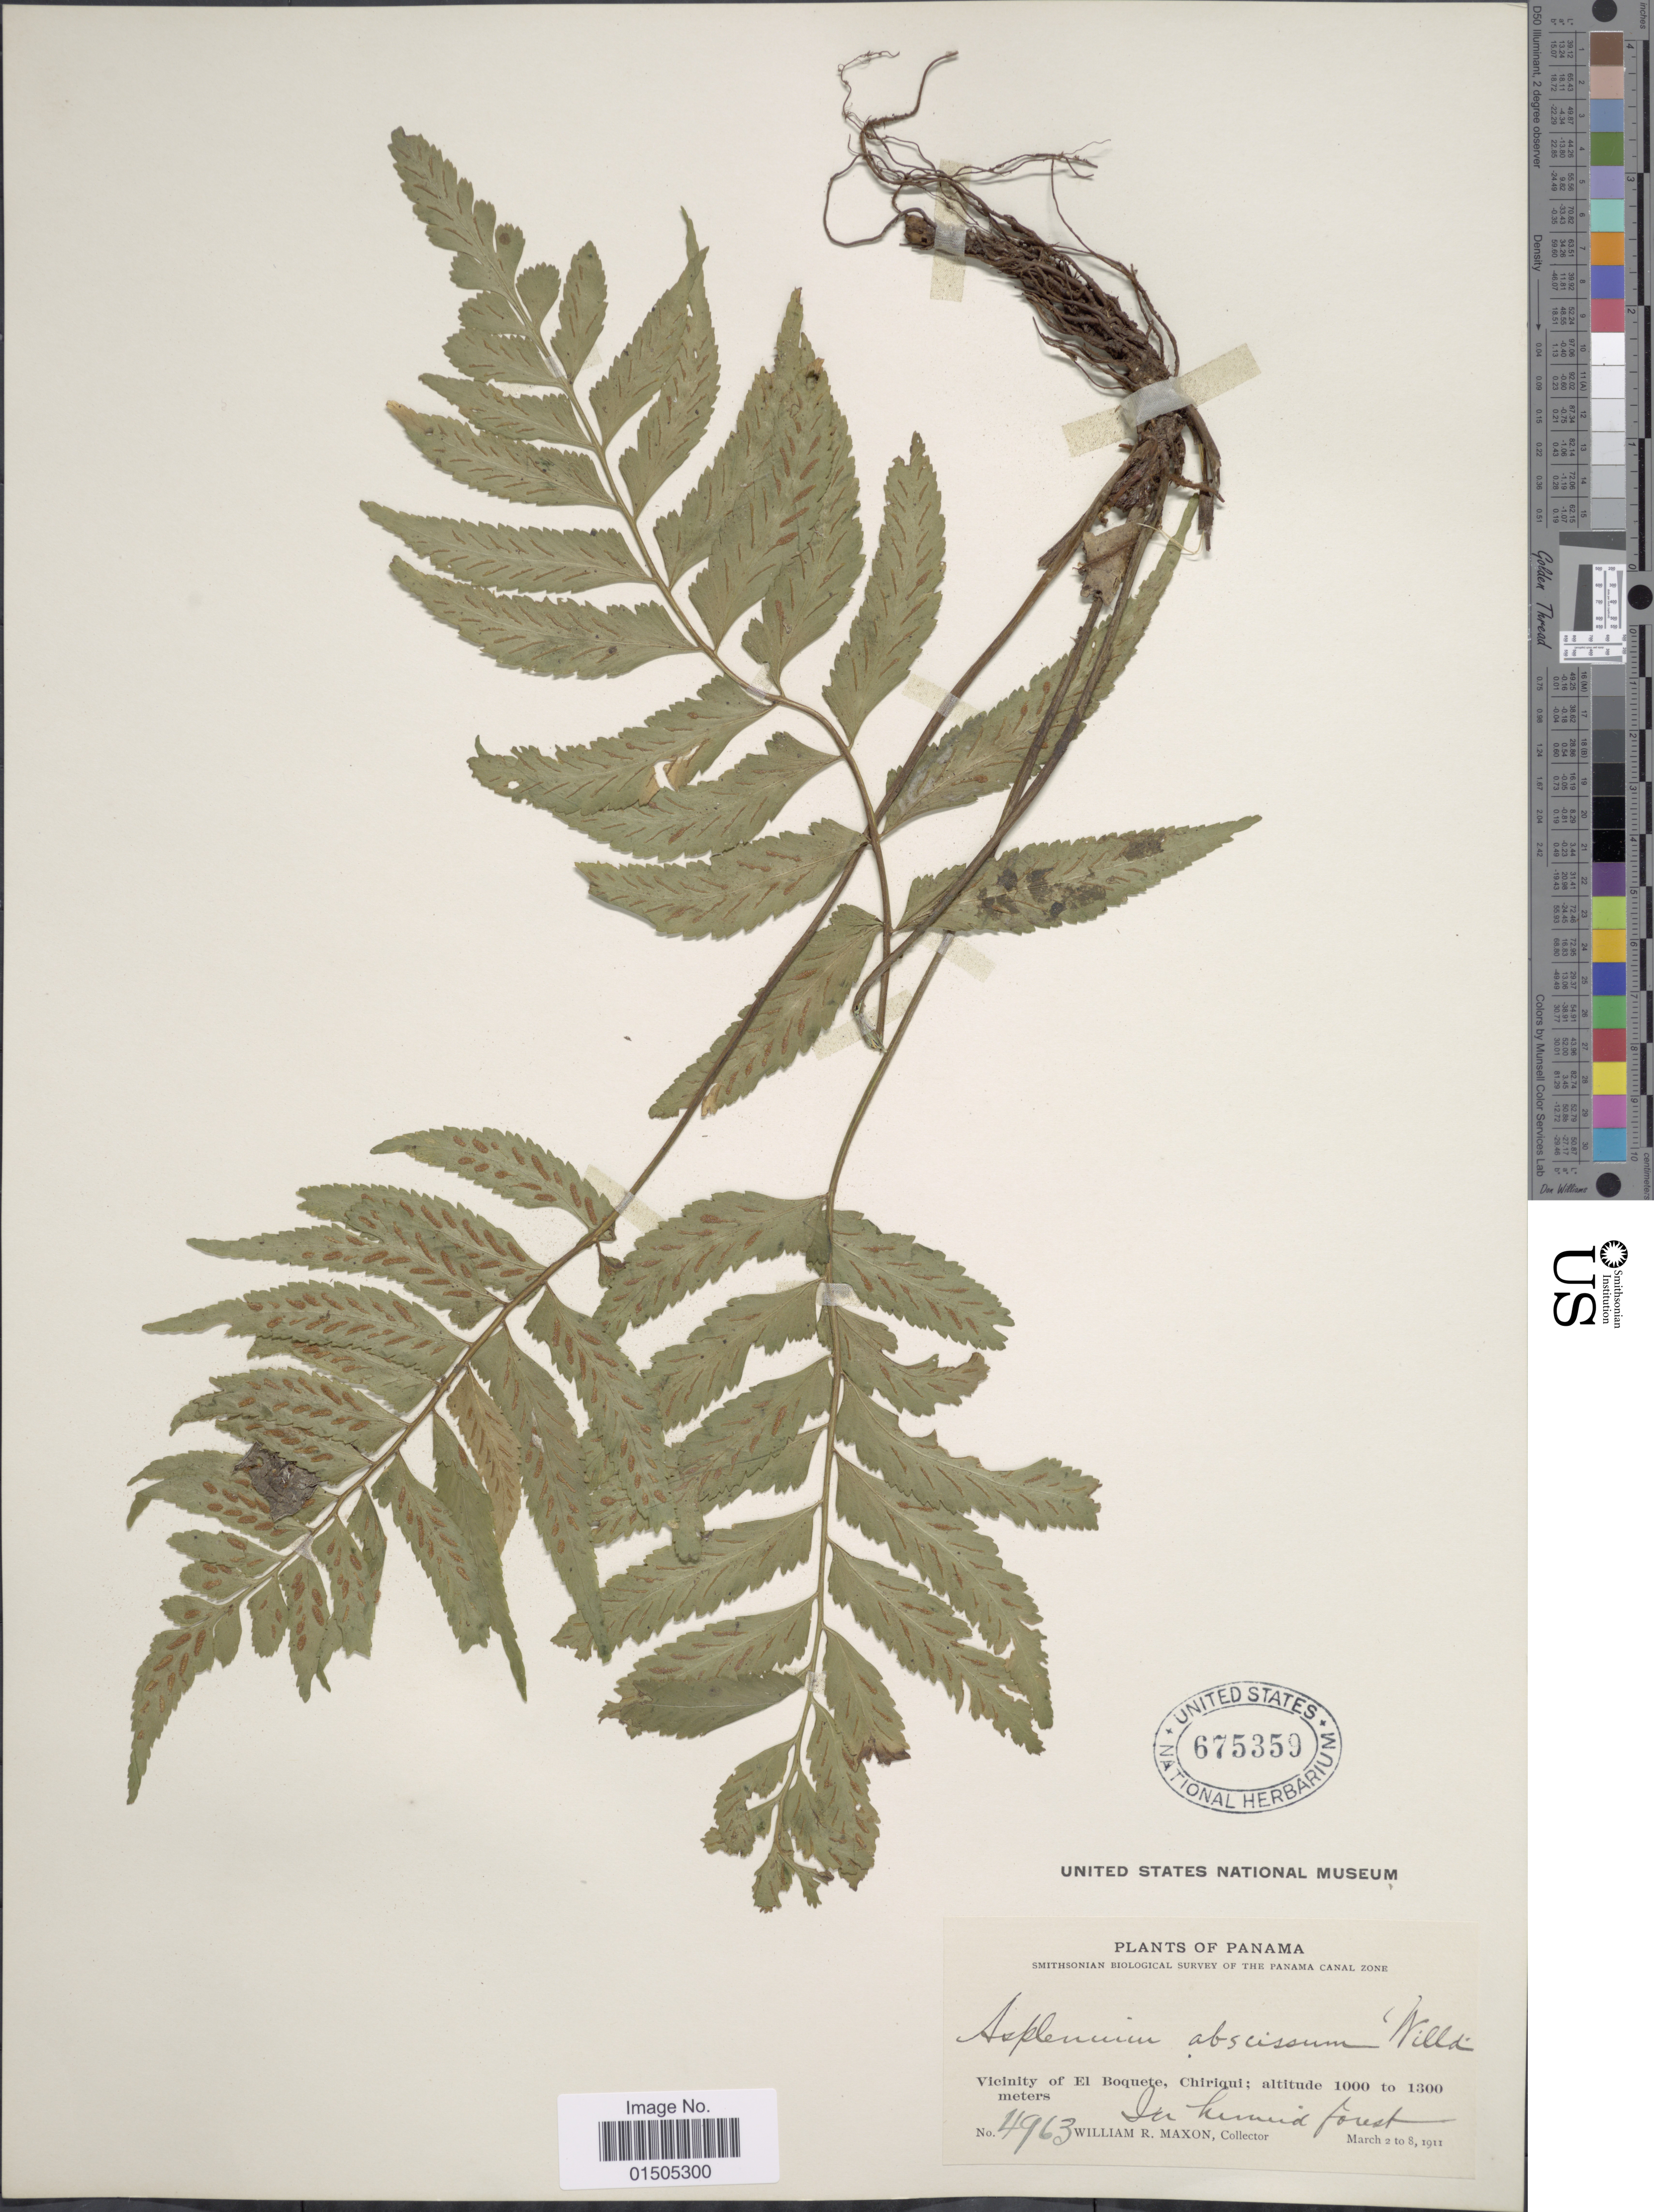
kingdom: Plantae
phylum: Tracheophyta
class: Polypodiopsida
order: Polypodiales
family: Aspleniaceae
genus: Asplenium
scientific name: Asplenium abscissum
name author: Willd.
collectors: W. R. Maxon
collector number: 4963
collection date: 1911-03-02/1911-03-08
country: Panama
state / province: Chiriqui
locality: Panama. Vicinity of El Boquete.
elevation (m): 1000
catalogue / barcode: US 675359